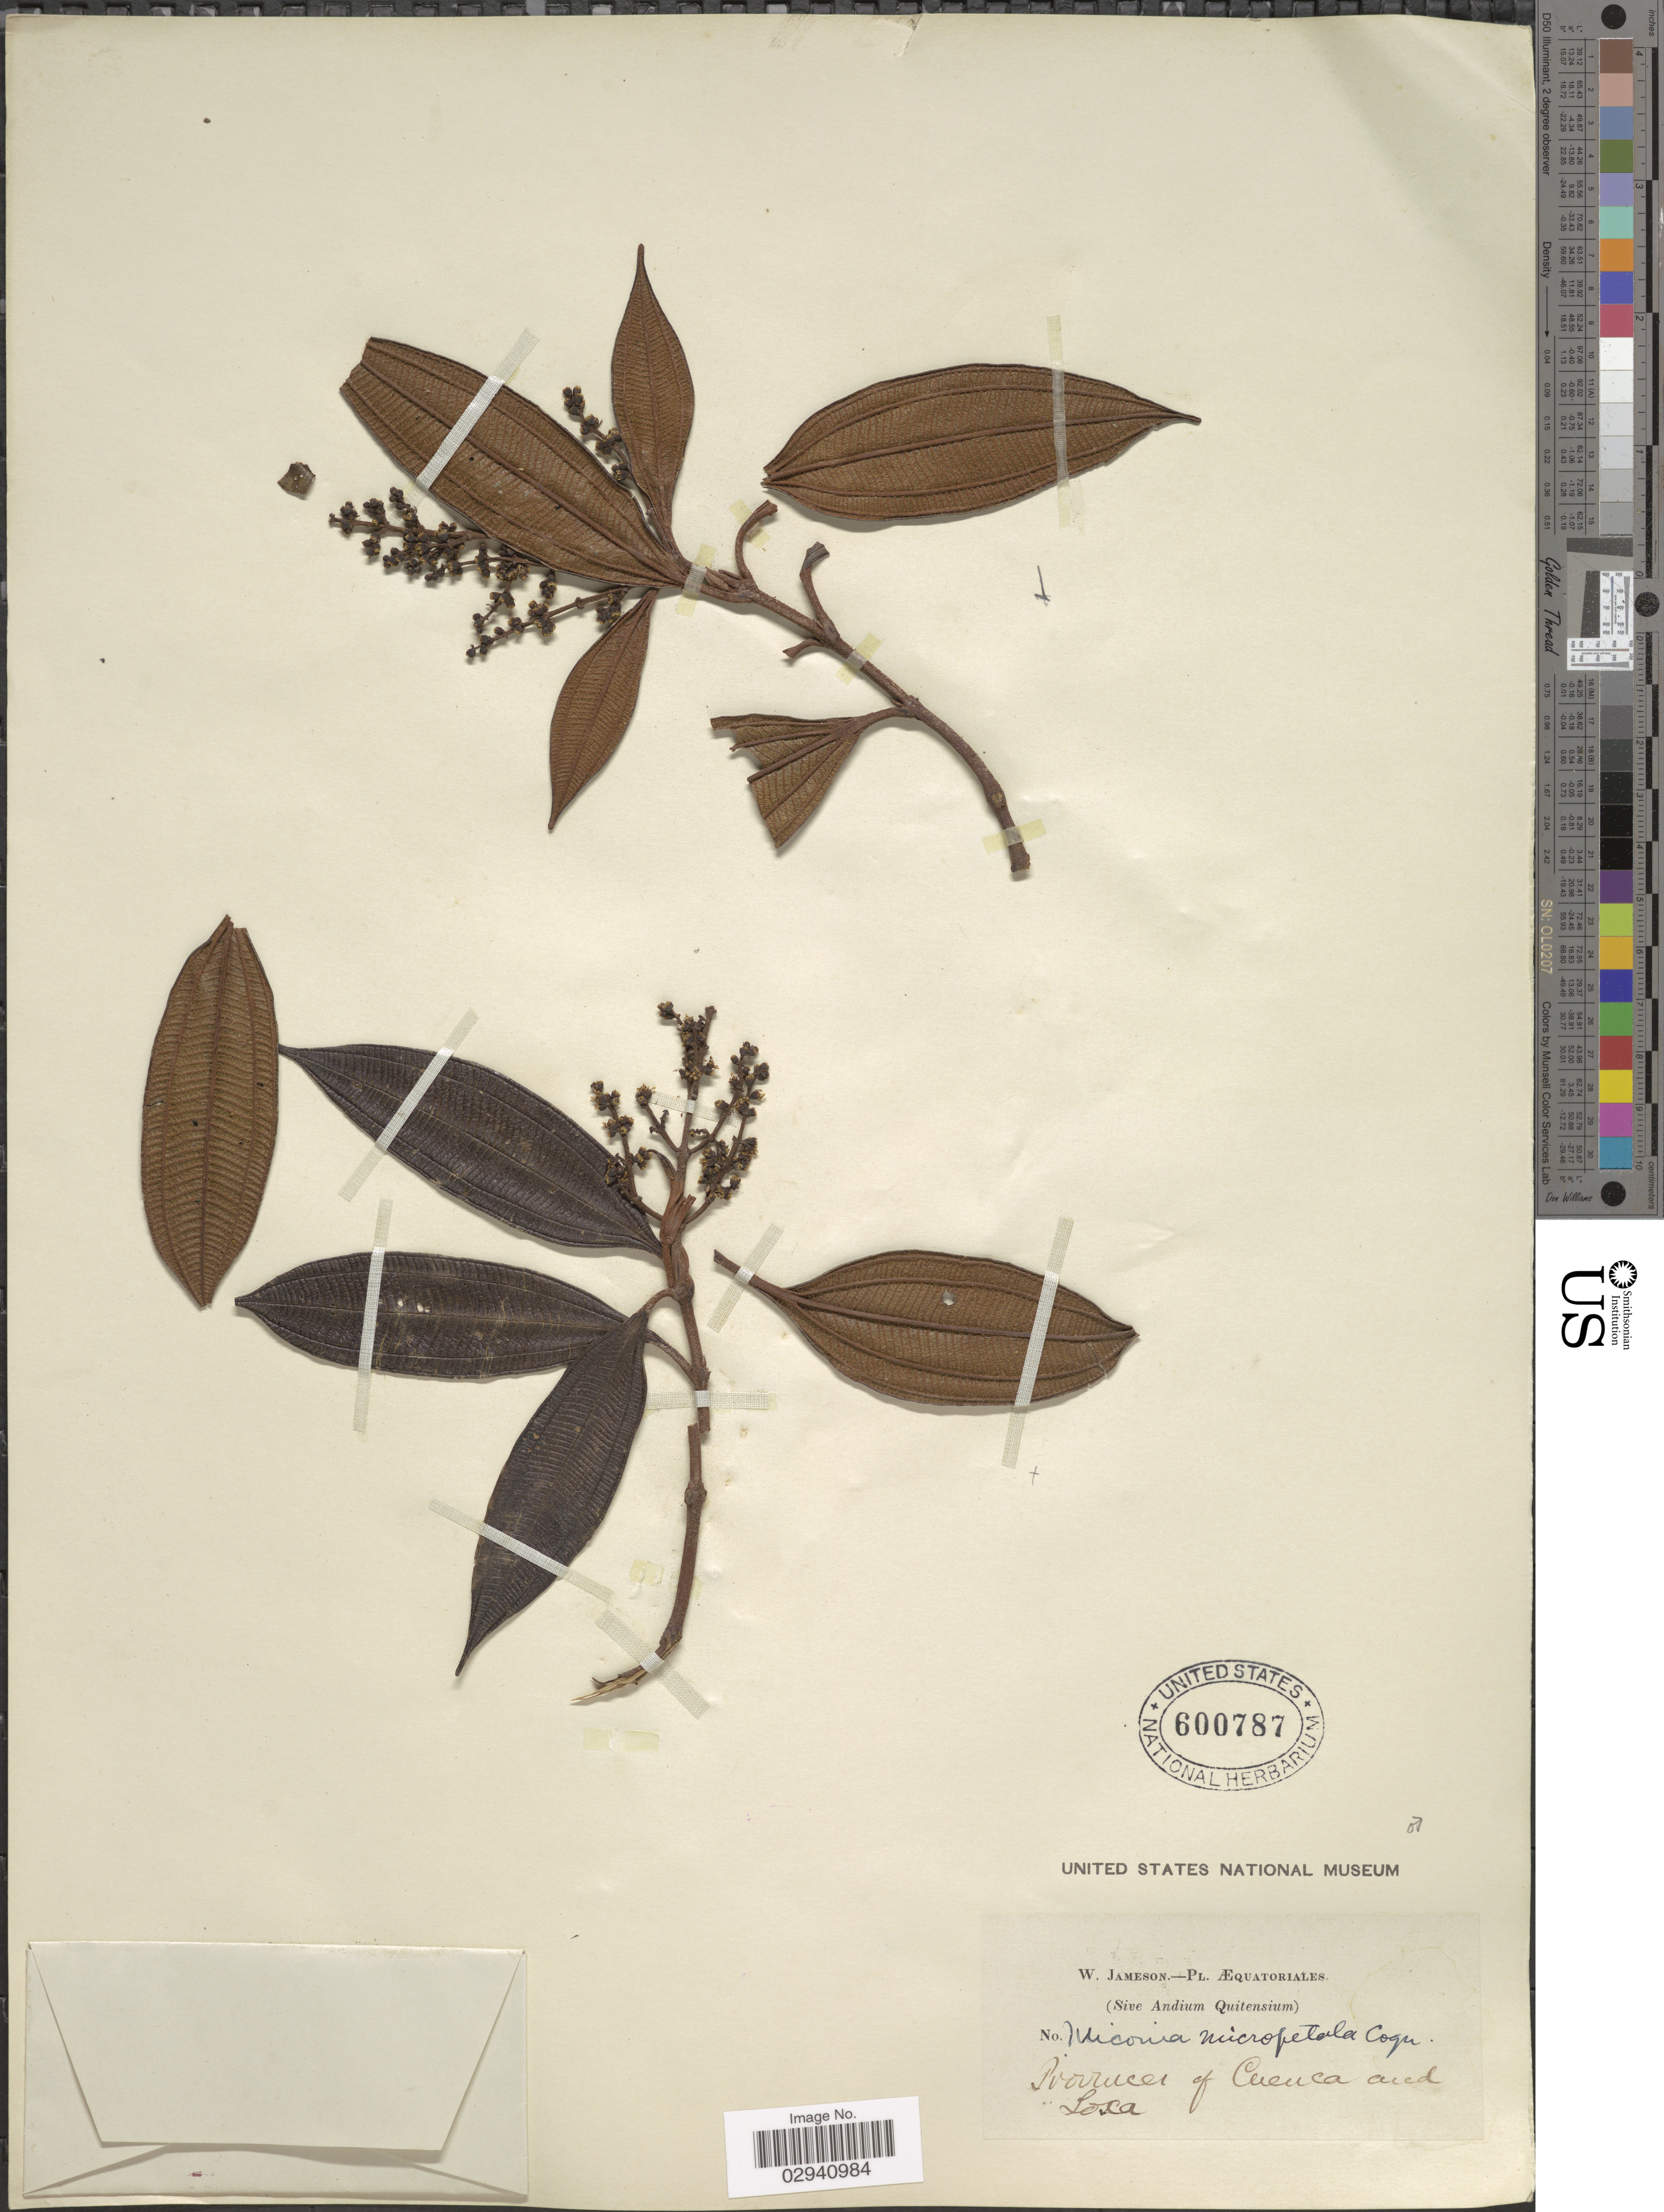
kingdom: Plantae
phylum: Tracheophyta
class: Magnoliopsida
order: Myrtales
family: Melastomataceae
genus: Miconia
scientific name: Miconia micropetala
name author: Cogn. in A. DC.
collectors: W. Jameson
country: Ecuador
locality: Provinces of Cuenca and Loxa.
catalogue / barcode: US 600787